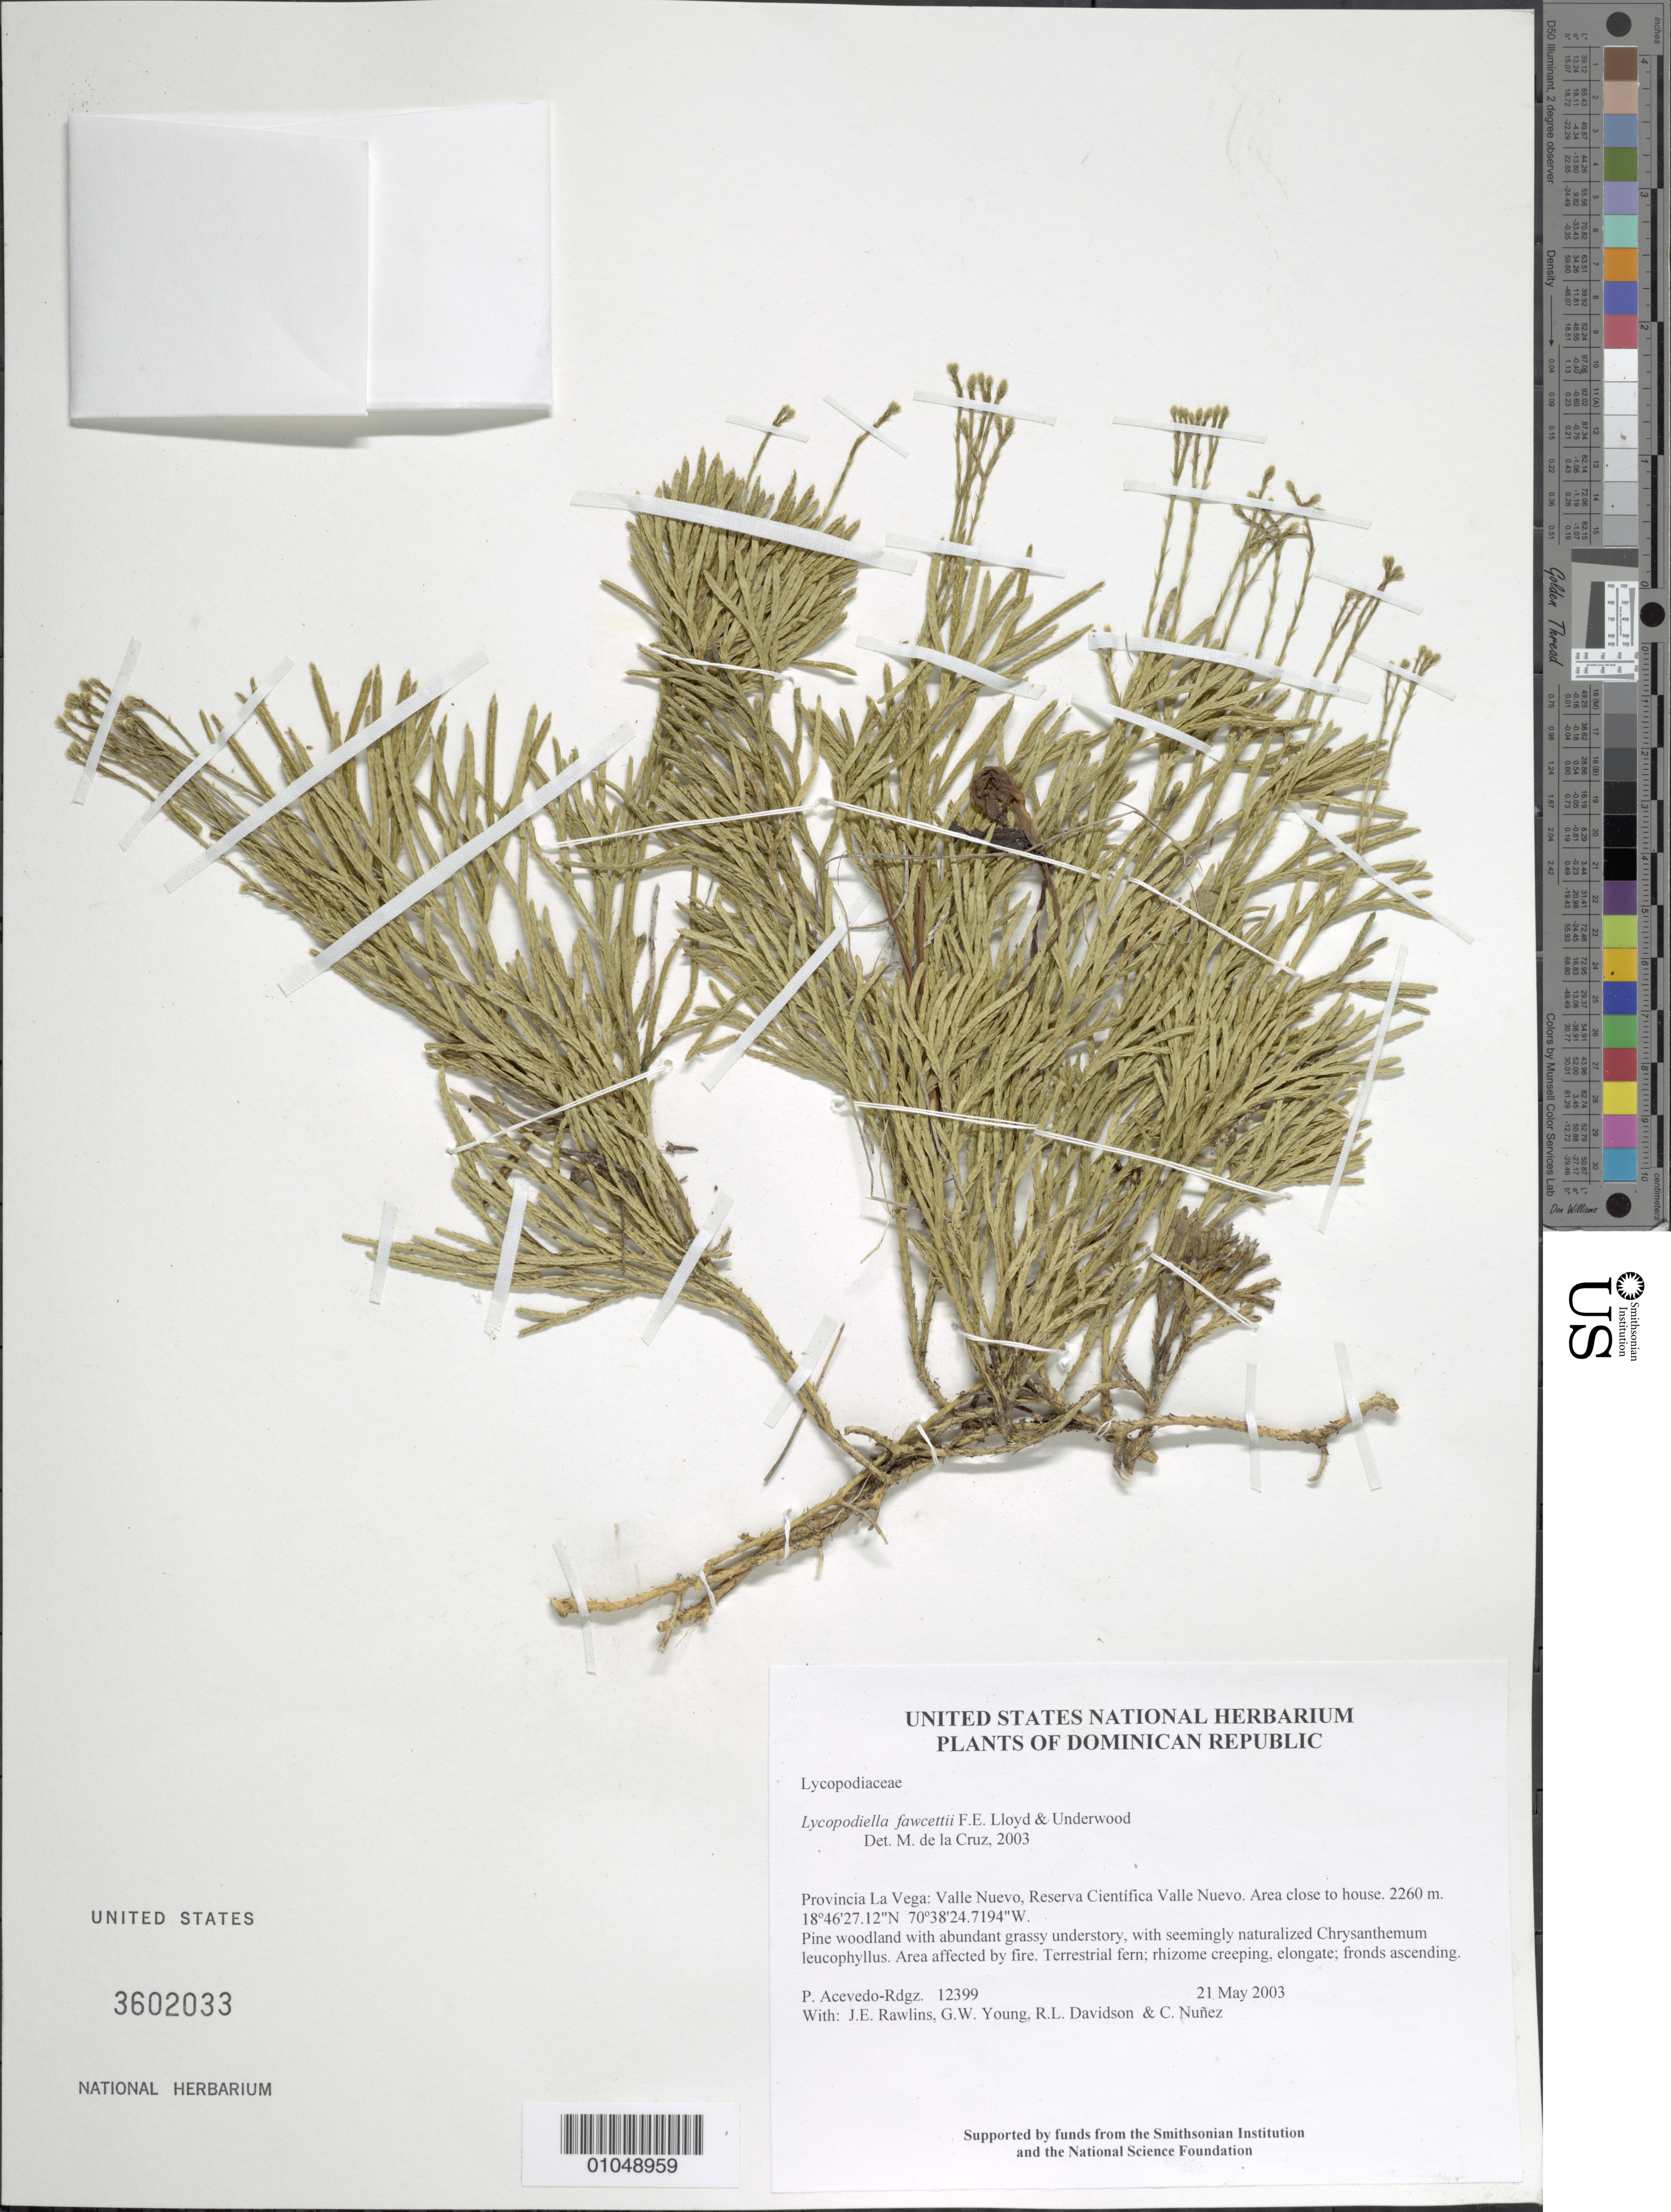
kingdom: Plantae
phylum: Tracheophyta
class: Lycopodiopsida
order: Lycopodiales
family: Lycopodiaceae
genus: Diphasiastrum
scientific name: Diphasiastrum thyoides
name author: (Humb. & Bonpl. ex Willd.) Holub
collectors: P. Acevedo-Rodr., J. Rawlins, G. Young, R. Davidson & C. Nunez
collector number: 12399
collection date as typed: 21 May 2003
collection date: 2003-05-21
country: Dominican Republic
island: Hispaniola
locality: Provincia La Vega: Valle Nuevo, Reserva Científica Valle Nuevo. Area close to house.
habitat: Pine woodland with abundant grassy understory, with seemingly naturalized Chrysanthemum leucophyllus. Area affected by fire.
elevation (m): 2260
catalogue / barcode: US 3602033